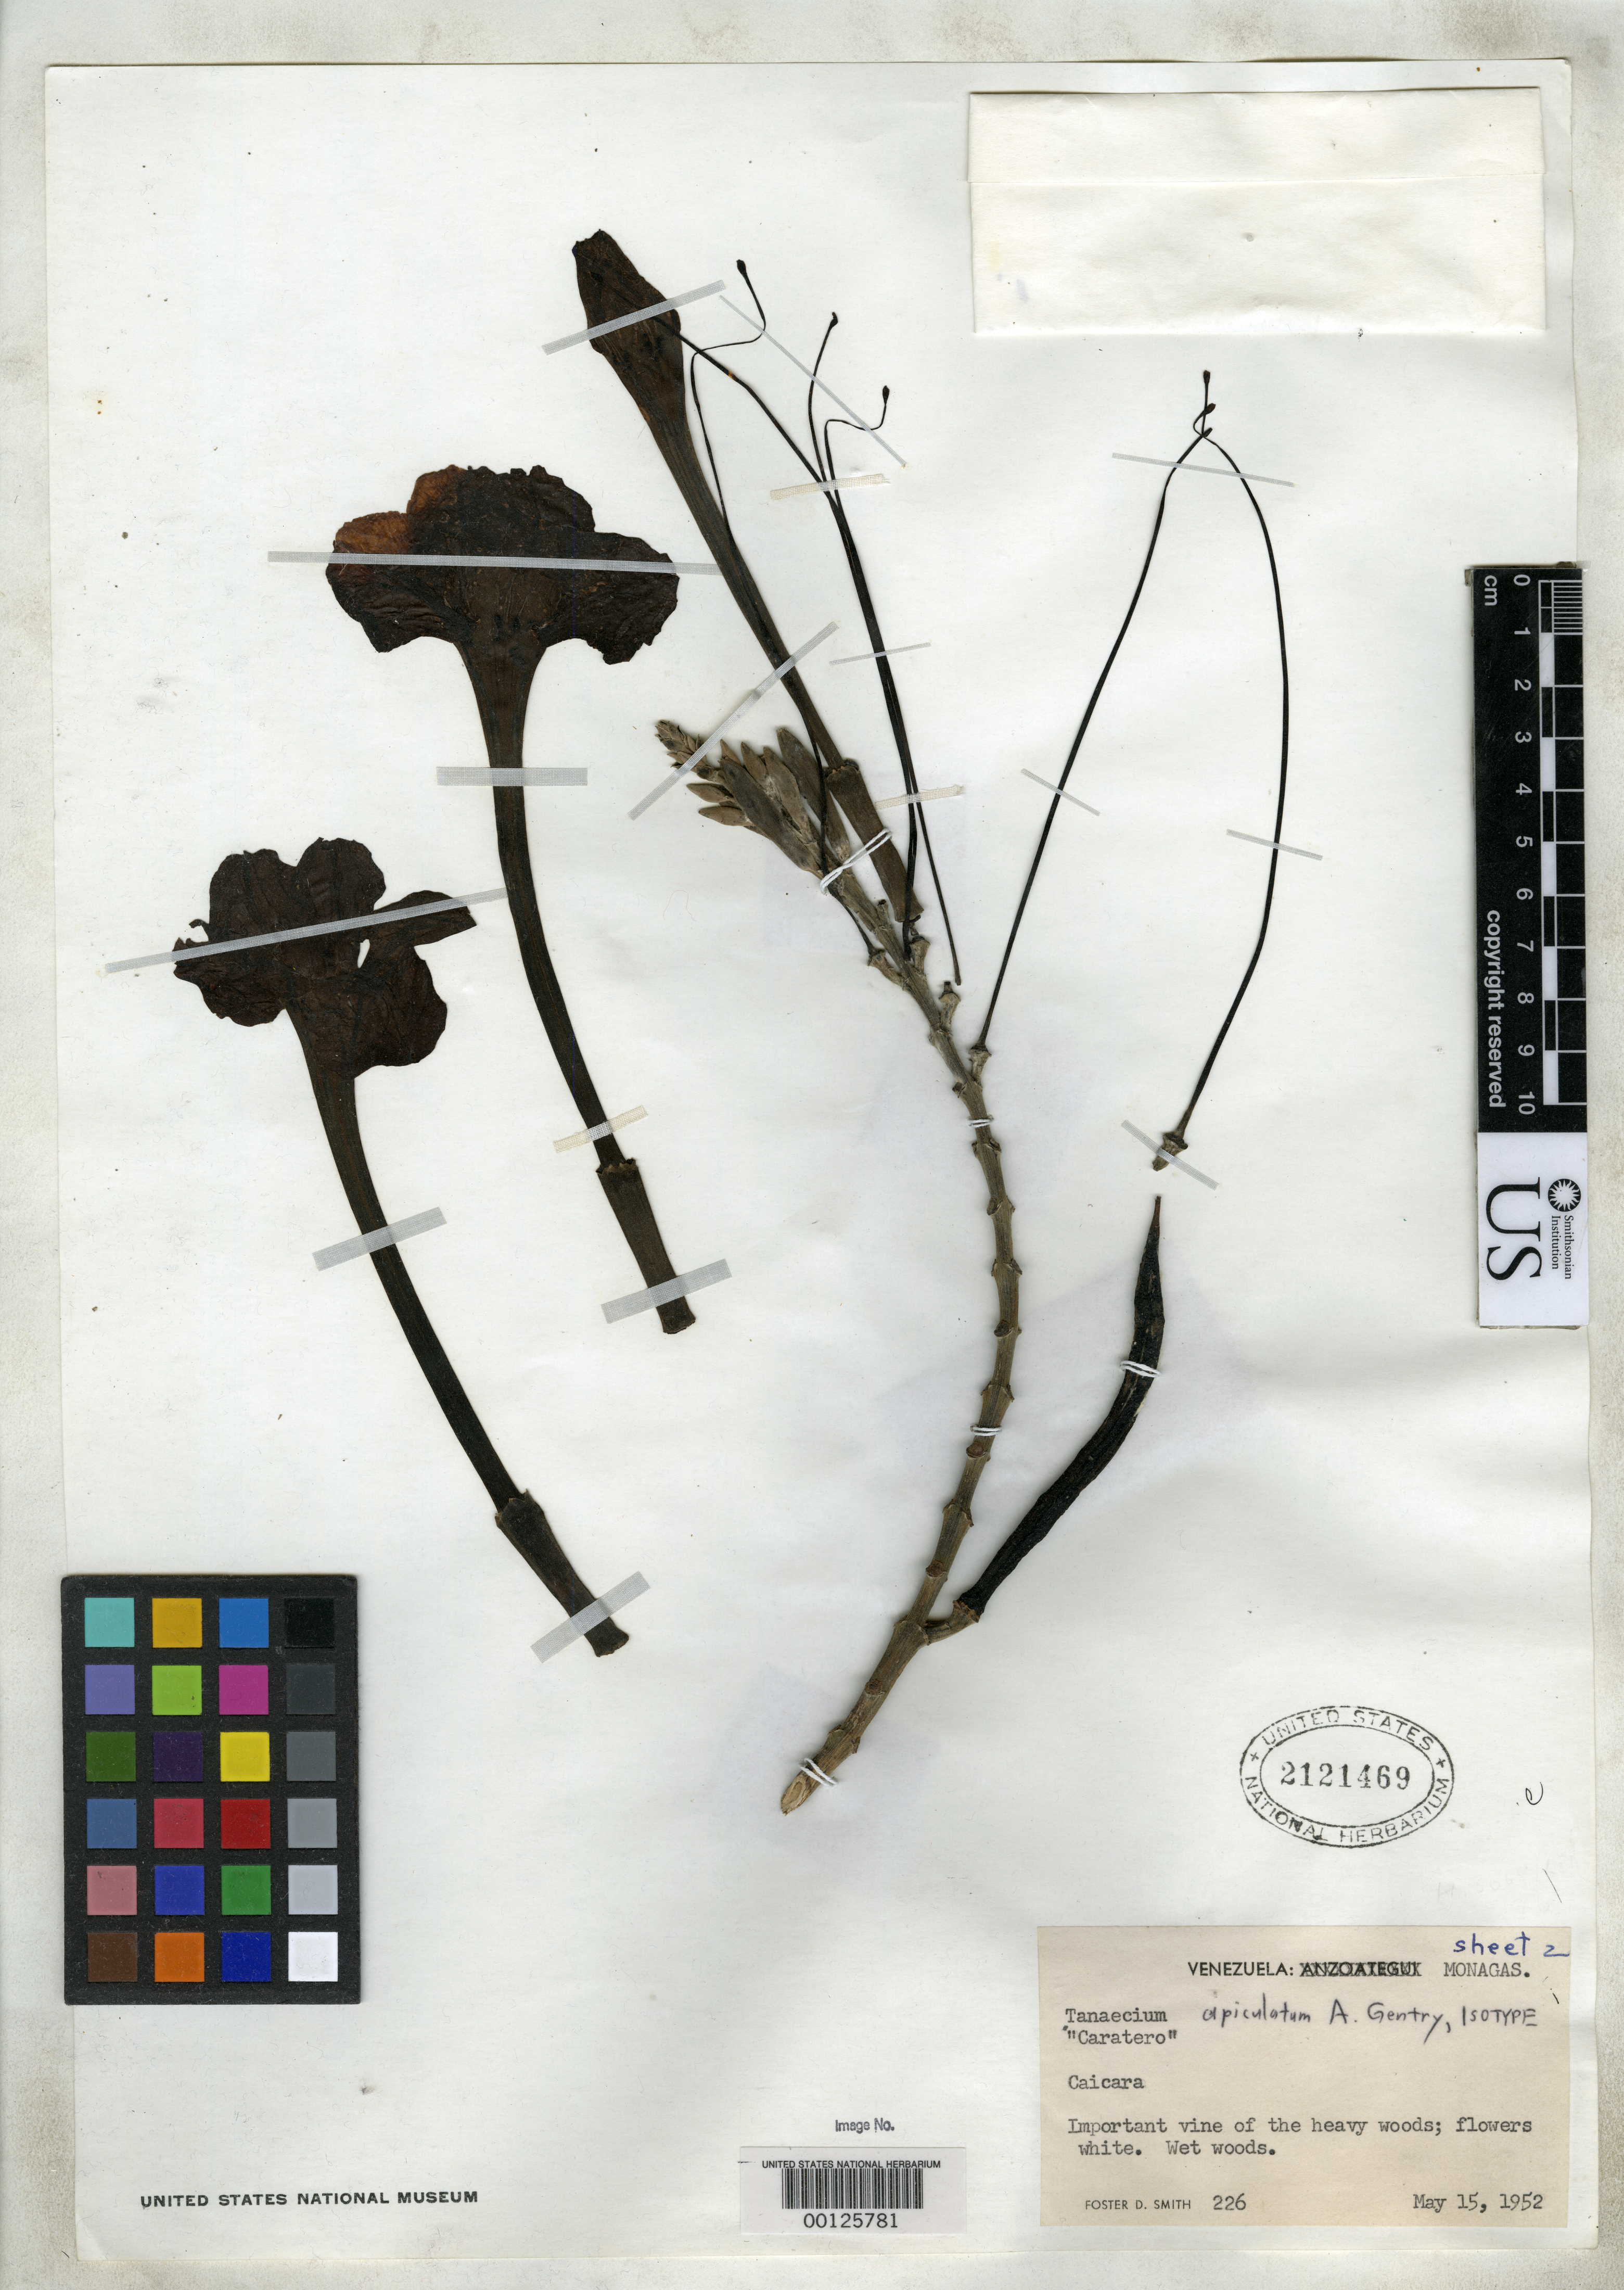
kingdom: Plantae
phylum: Tracheophyta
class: Magnoliopsida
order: Lamiales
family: Bignoniaceae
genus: Tanaecium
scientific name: Tanaecium apiculatum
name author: A.H. Gentry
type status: Isotype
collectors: F. Smith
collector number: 226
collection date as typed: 15 May 1952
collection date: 1952-05-15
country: Venezuela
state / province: Monagas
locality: Caicara.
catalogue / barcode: US 2121469